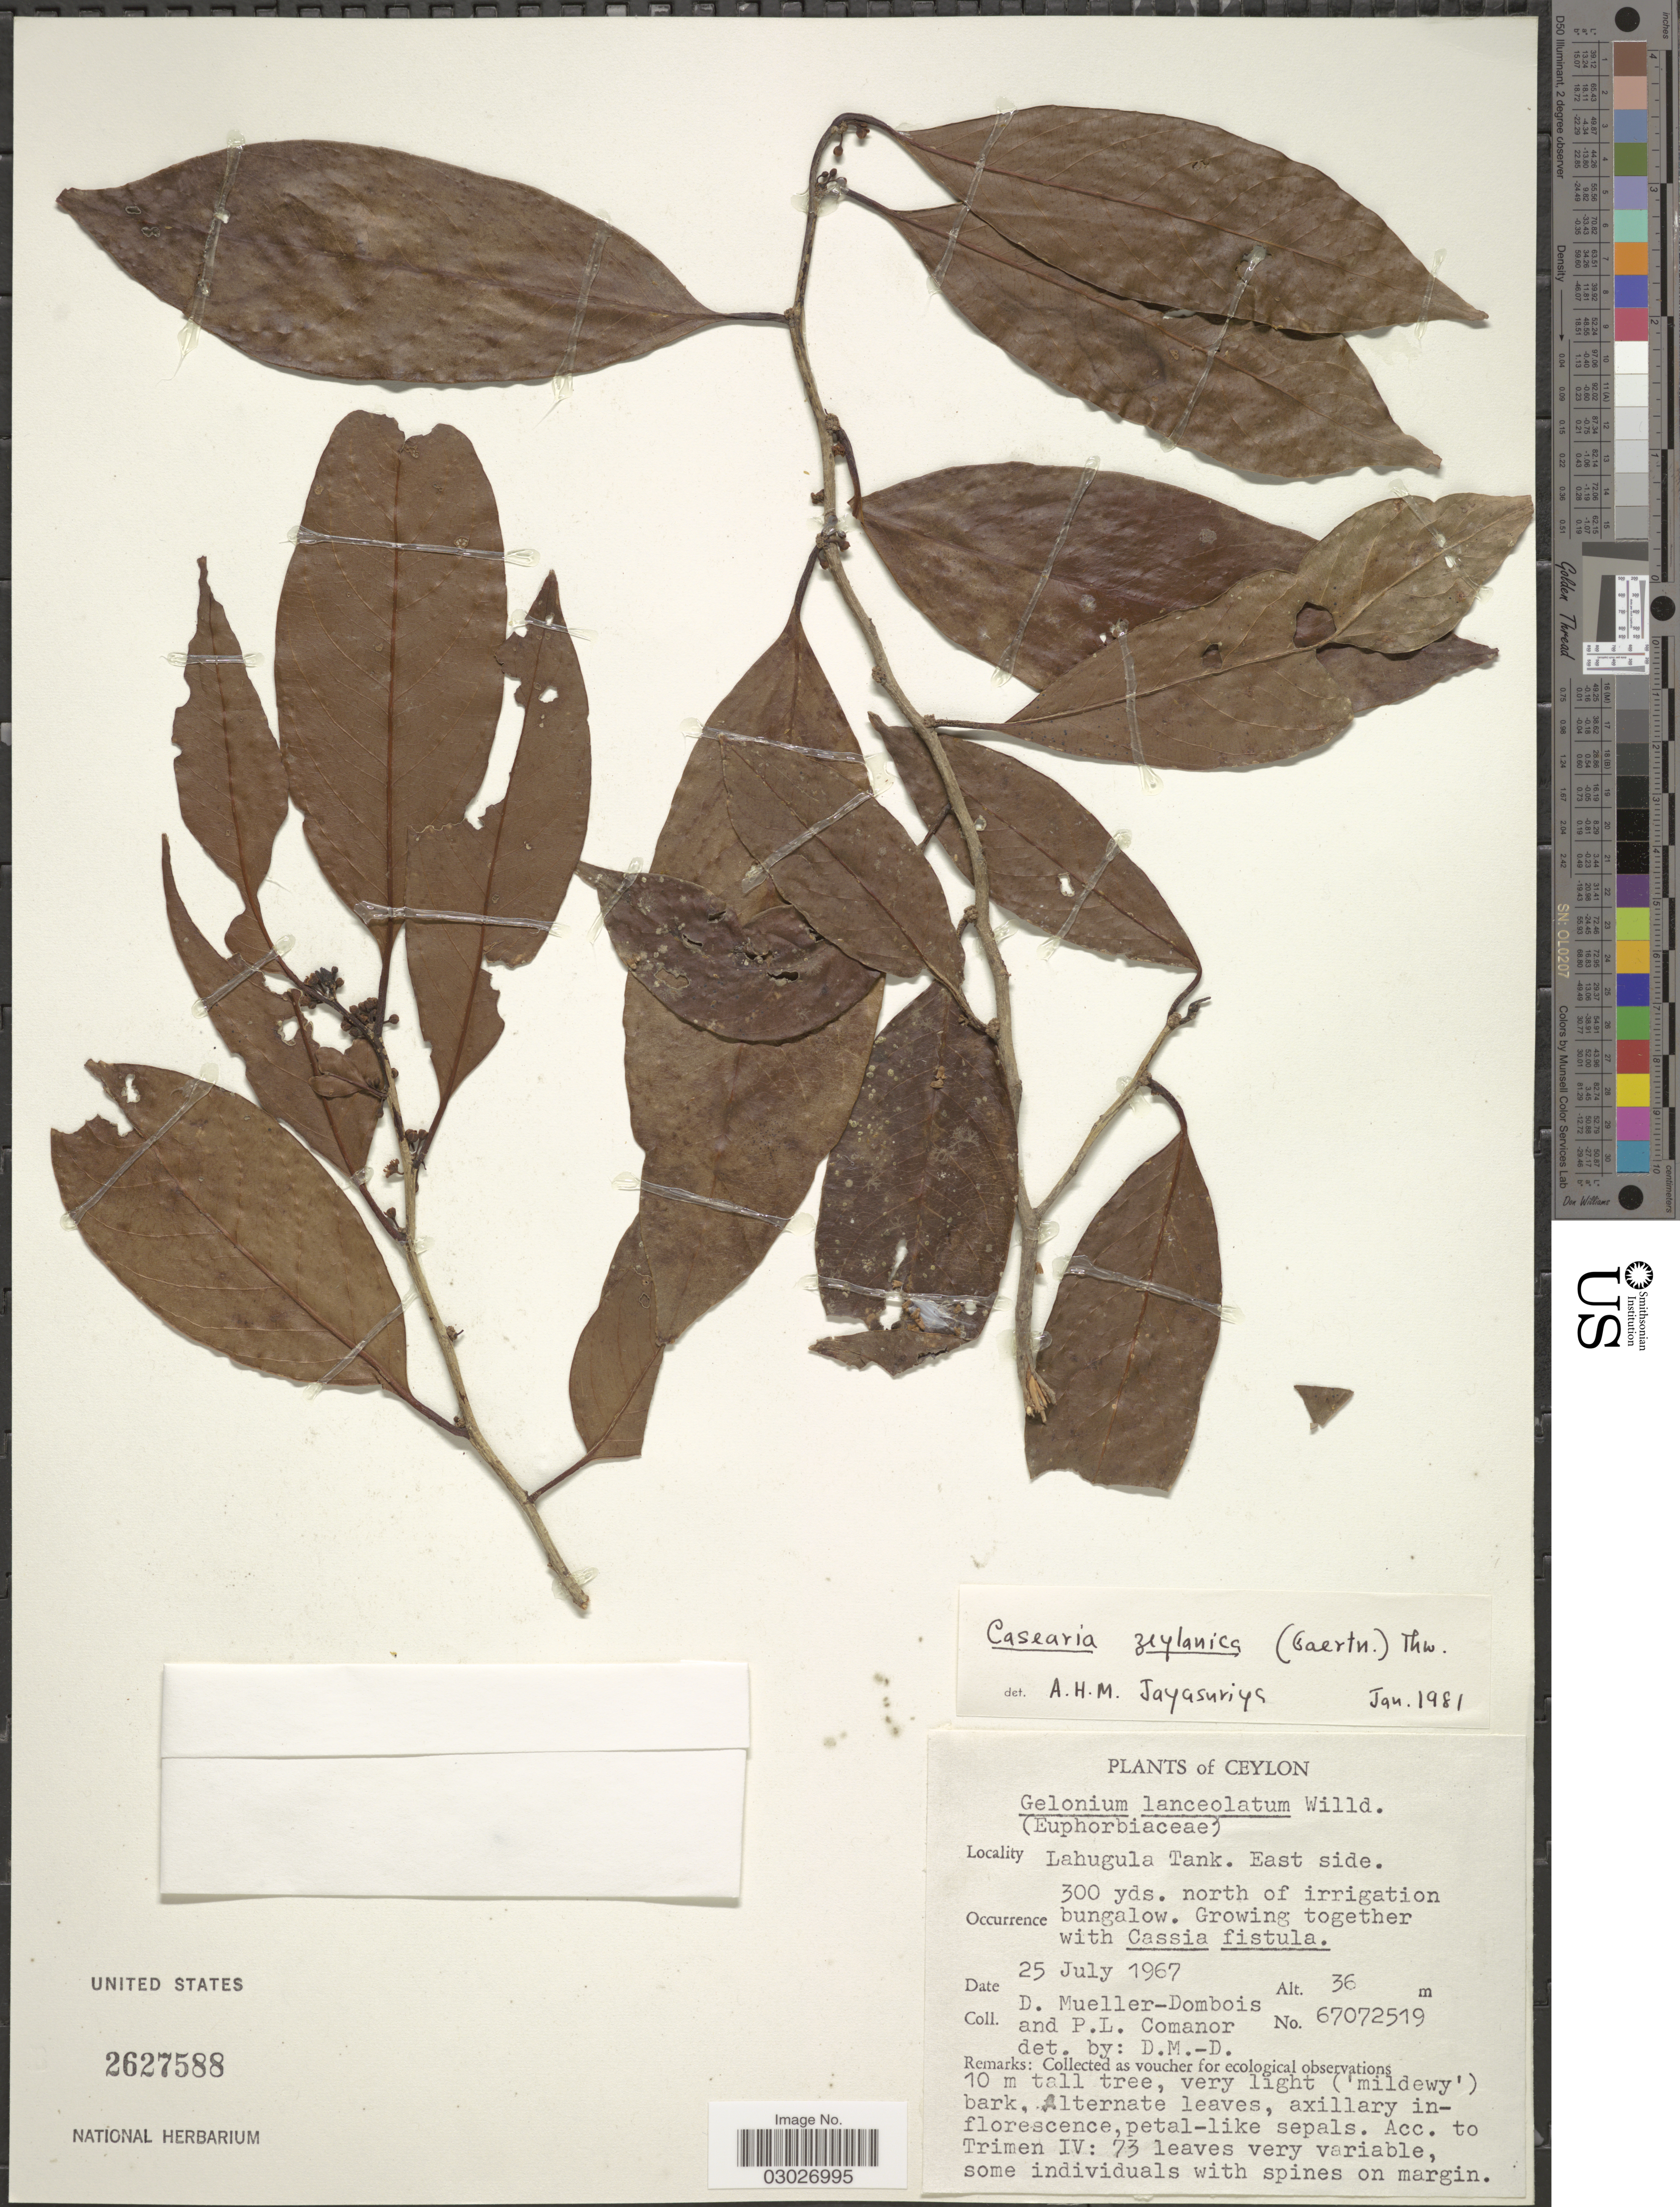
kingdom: Plantae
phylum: Tracheophyta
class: Magnoliopsida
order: Malpighiales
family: Salicaceae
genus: Casearia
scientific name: Casearia zeylanica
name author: Thwaites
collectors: D. Mueller-Dombois & P. Comanor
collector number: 67072519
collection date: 1967-07-25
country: Sri Lanka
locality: Ceylon. Lahugula Tank. East side. 300 yds. north of irrigation bungalow.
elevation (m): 36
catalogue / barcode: US 2627588